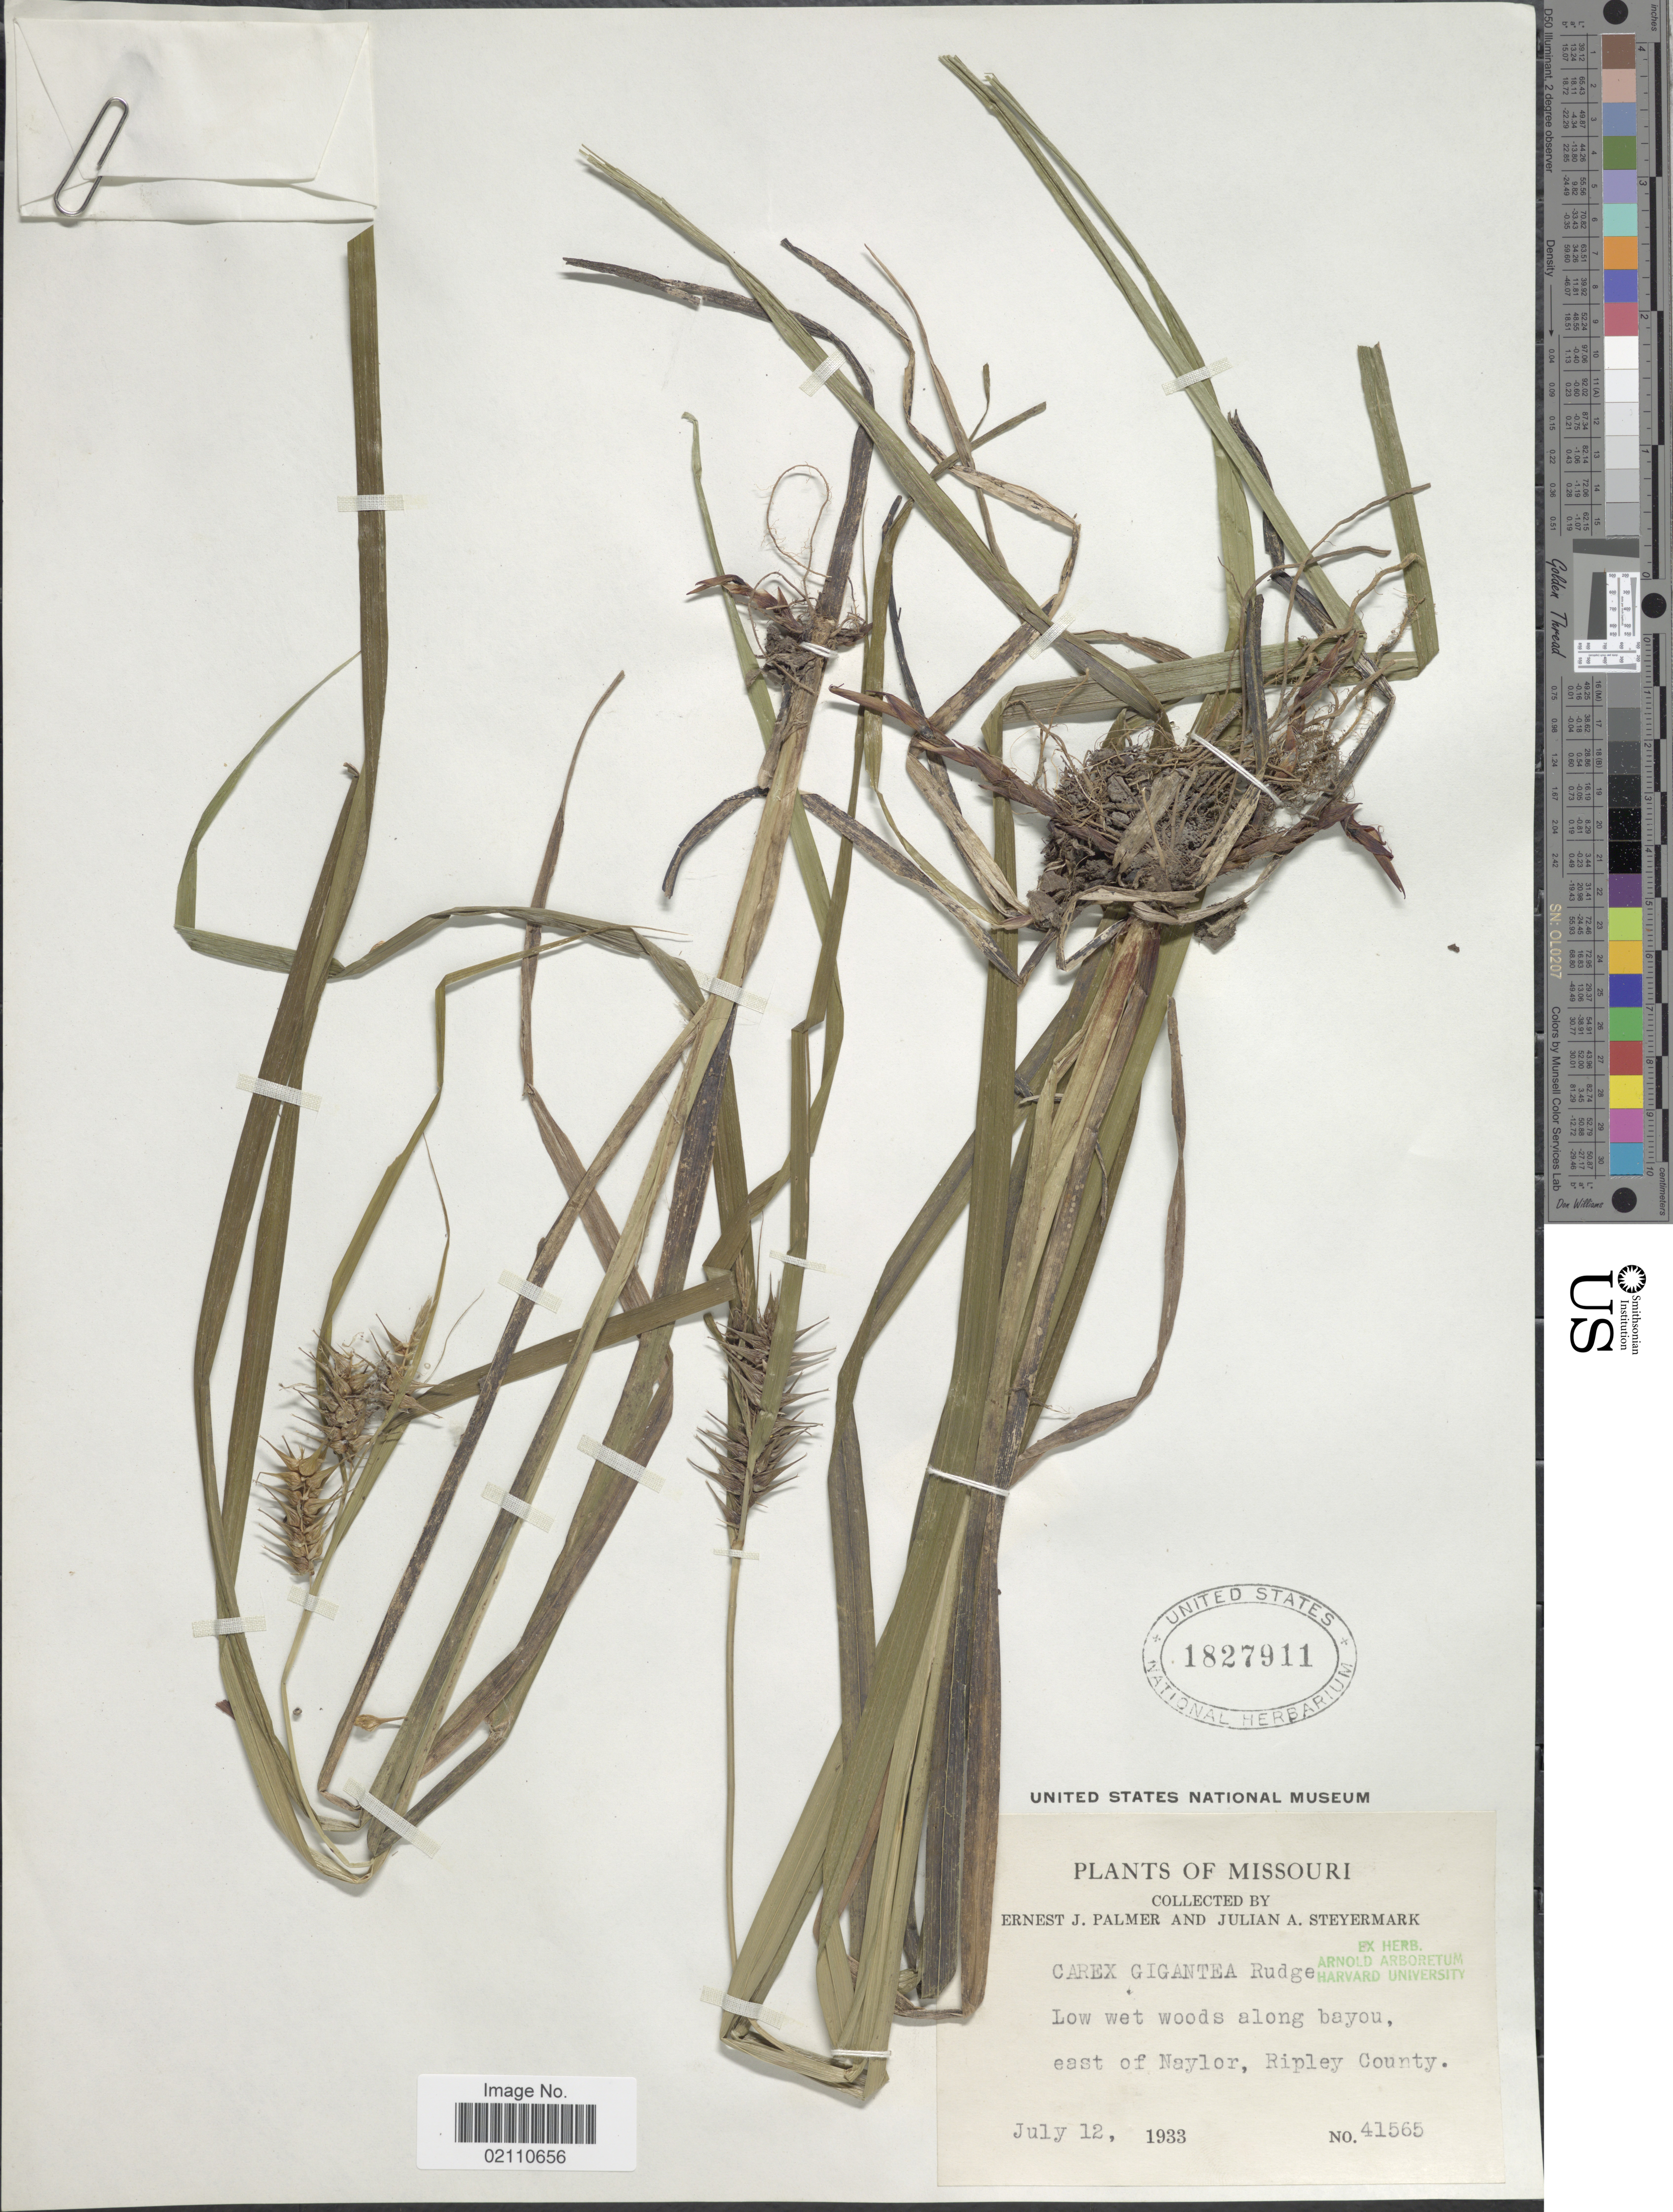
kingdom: Plantae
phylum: Tracheophyta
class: Liliopsida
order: Poales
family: Cyperaceae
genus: Carex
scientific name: Carex gigantea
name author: Rudge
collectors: E. J. Palmer & J. Steyermark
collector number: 41565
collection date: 1933-07-12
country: United States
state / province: Missouri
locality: East of Naylor, Ripley County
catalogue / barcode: US 1827911